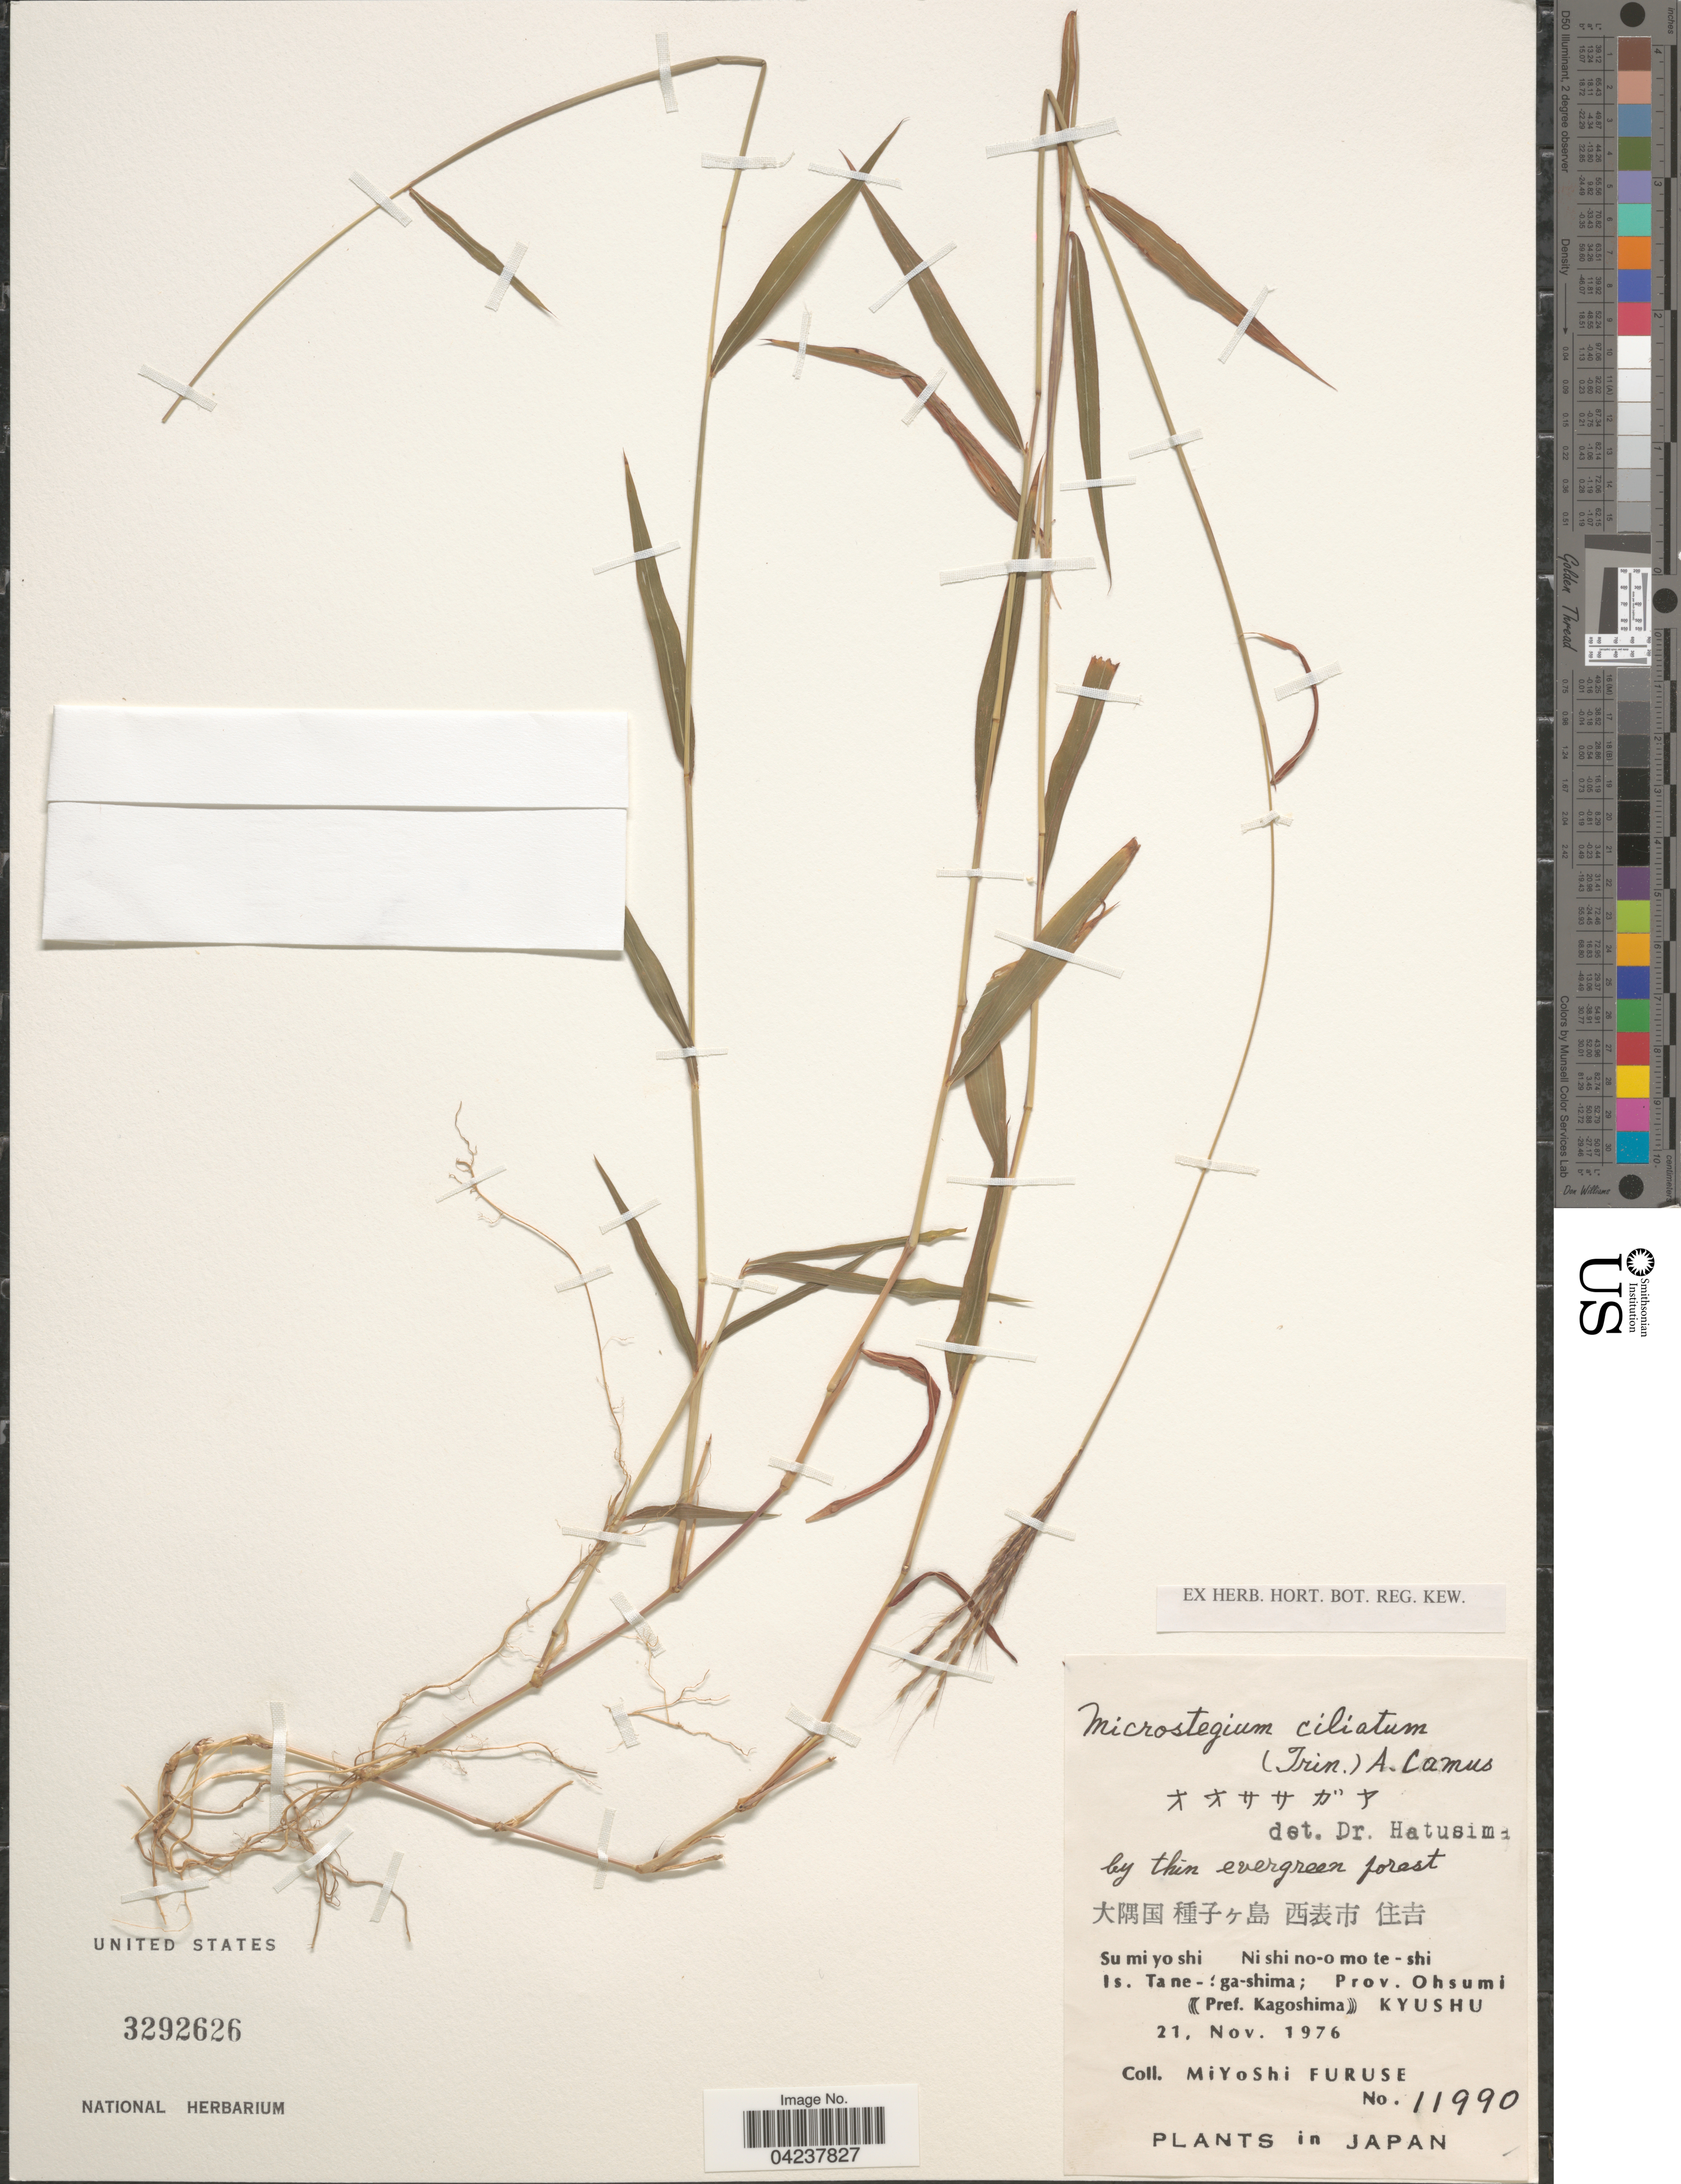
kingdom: Plantae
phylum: Tracheophyta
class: Liliopsida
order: Poales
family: Poaceae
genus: Microstegium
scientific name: Microstegium ciliatum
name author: (Trin.) A. Camus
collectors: M. Furuse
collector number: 11990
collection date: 1976-11-21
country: Japan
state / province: Kagosima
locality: Su mi yo shi Ni shi no-o mo te - shi. Is. Tane-; ga-shima; Prov. Ohsumi (((Pref. Kagoshima))) Kyushu.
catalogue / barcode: US 3292626